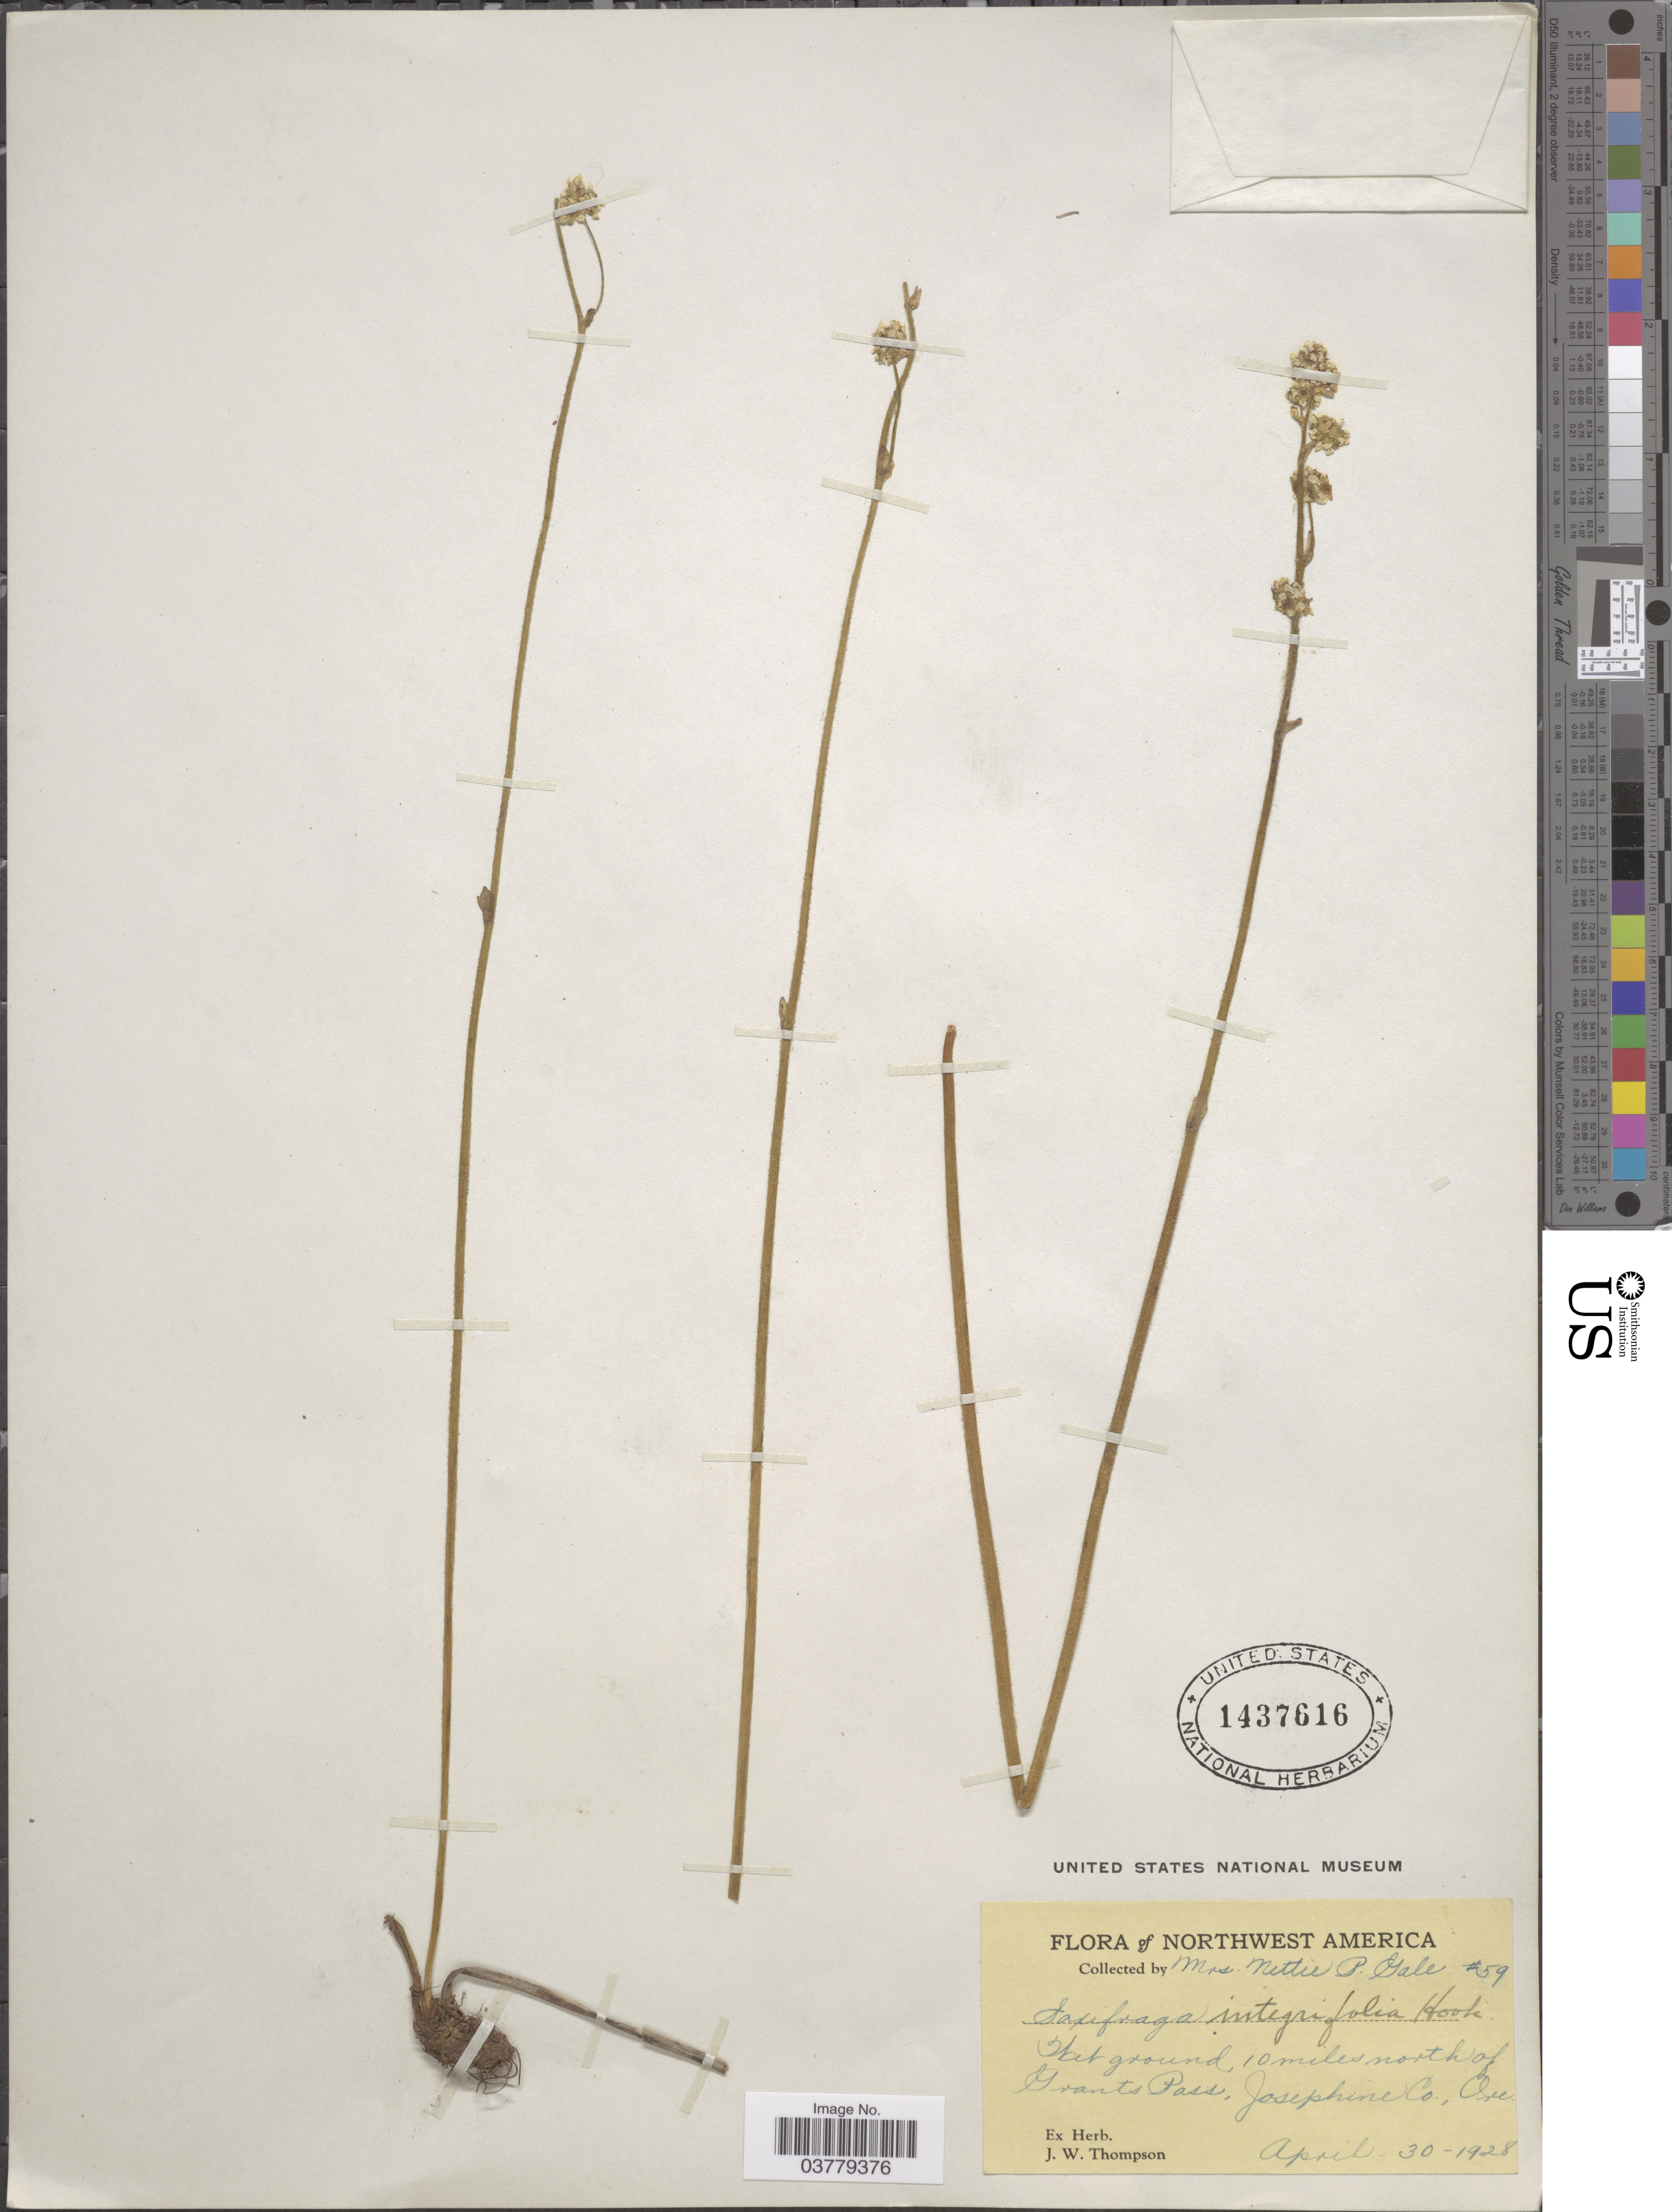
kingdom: Plantae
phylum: Tracheophyta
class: Magnoliopsida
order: Saxifragales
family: Saxifragaceae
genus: Micranthes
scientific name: Micranthes integrifolia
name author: (Hook.) Small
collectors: N. Gale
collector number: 59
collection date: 1928-04-30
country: United States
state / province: Oregon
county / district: Josephine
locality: Northwest America. 10 miles north of Grants Pass, Josephine Co.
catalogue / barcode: US 1437616